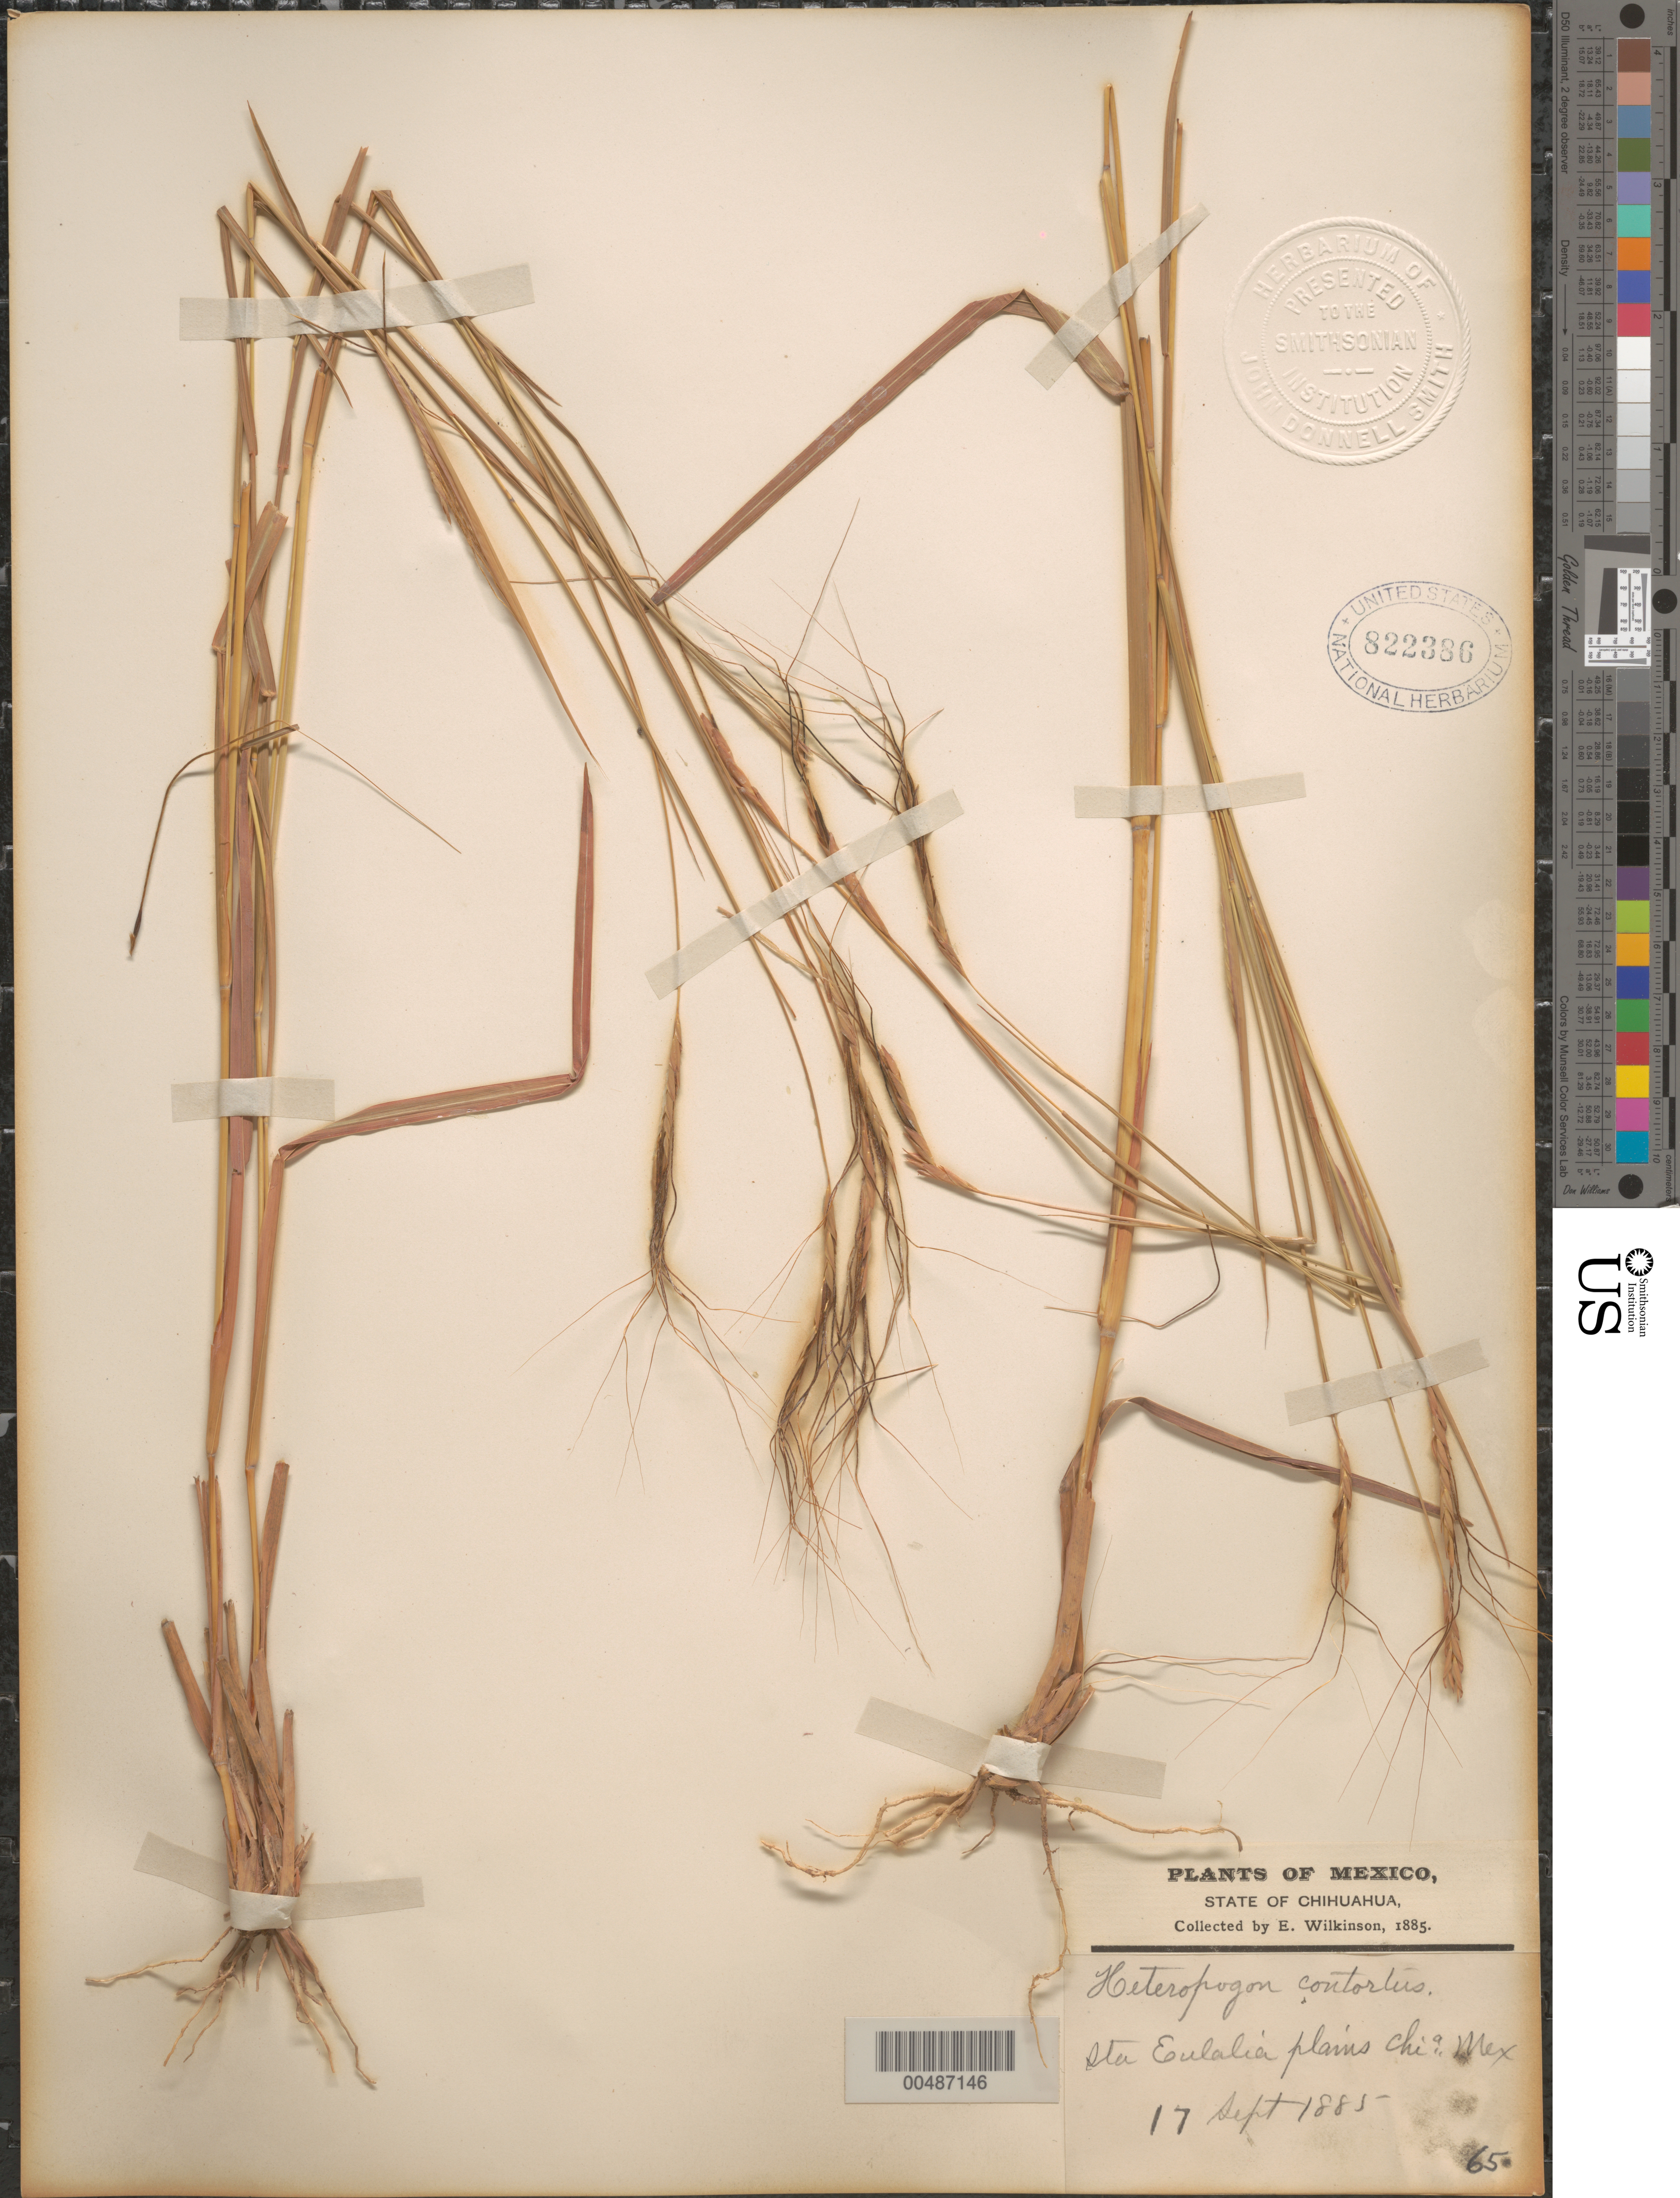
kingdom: Plantae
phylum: Tracheophyta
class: Liliopsida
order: Poales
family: Poaceae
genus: Heteropogon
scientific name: Heteropogon contortus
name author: (L.) P. Beauv. ex Roem. & Schult.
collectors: E. Wilkinson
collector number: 65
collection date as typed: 17 Sep 1885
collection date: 1885-09-17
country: Mexico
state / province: Chiapas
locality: Sta. Eulalia plains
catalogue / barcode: US 822386